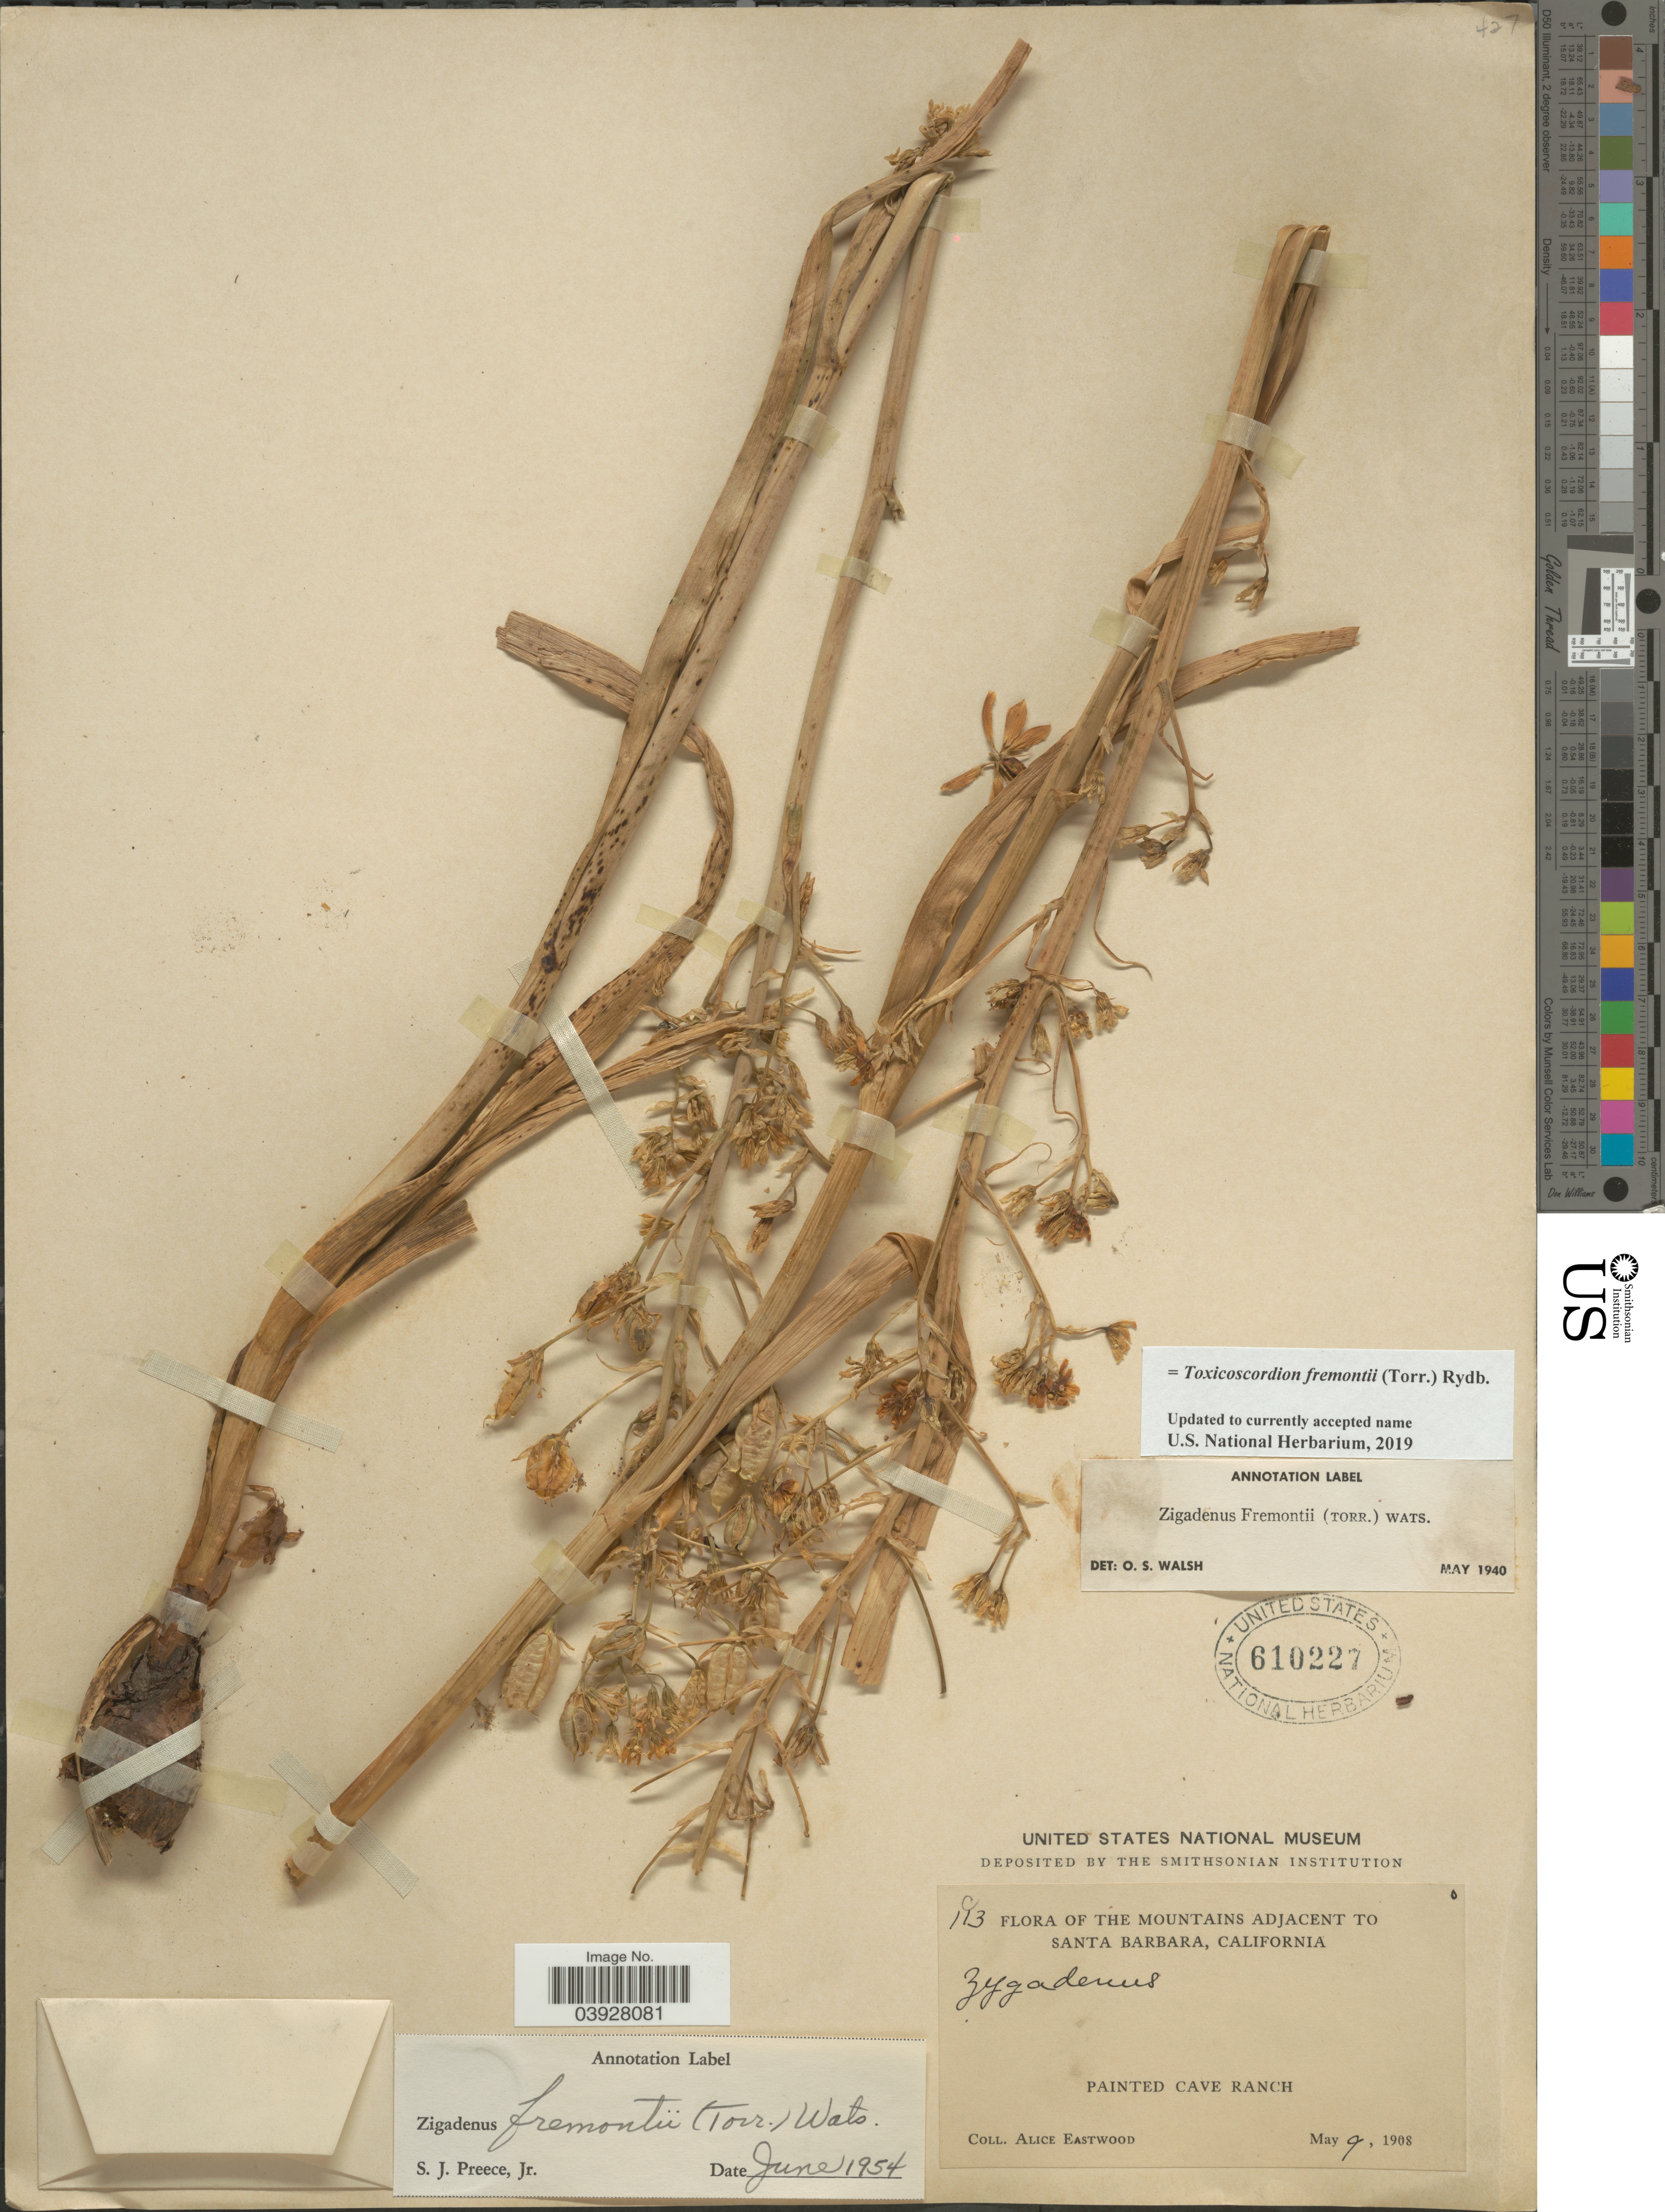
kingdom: Plantae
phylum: Tracheophyta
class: Liliopsida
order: Liliales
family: Melanthiaceae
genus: Toxicoscordion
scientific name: Toxicoscordion fremontii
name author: (Torr.) Rydb.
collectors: A. Eastwood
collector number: C113 ?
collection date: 1908-05-09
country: United States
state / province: California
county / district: Santa Barbara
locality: The Mountains adjacent to Santa Barbara. Painted Cave Ranch.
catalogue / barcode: US 610227